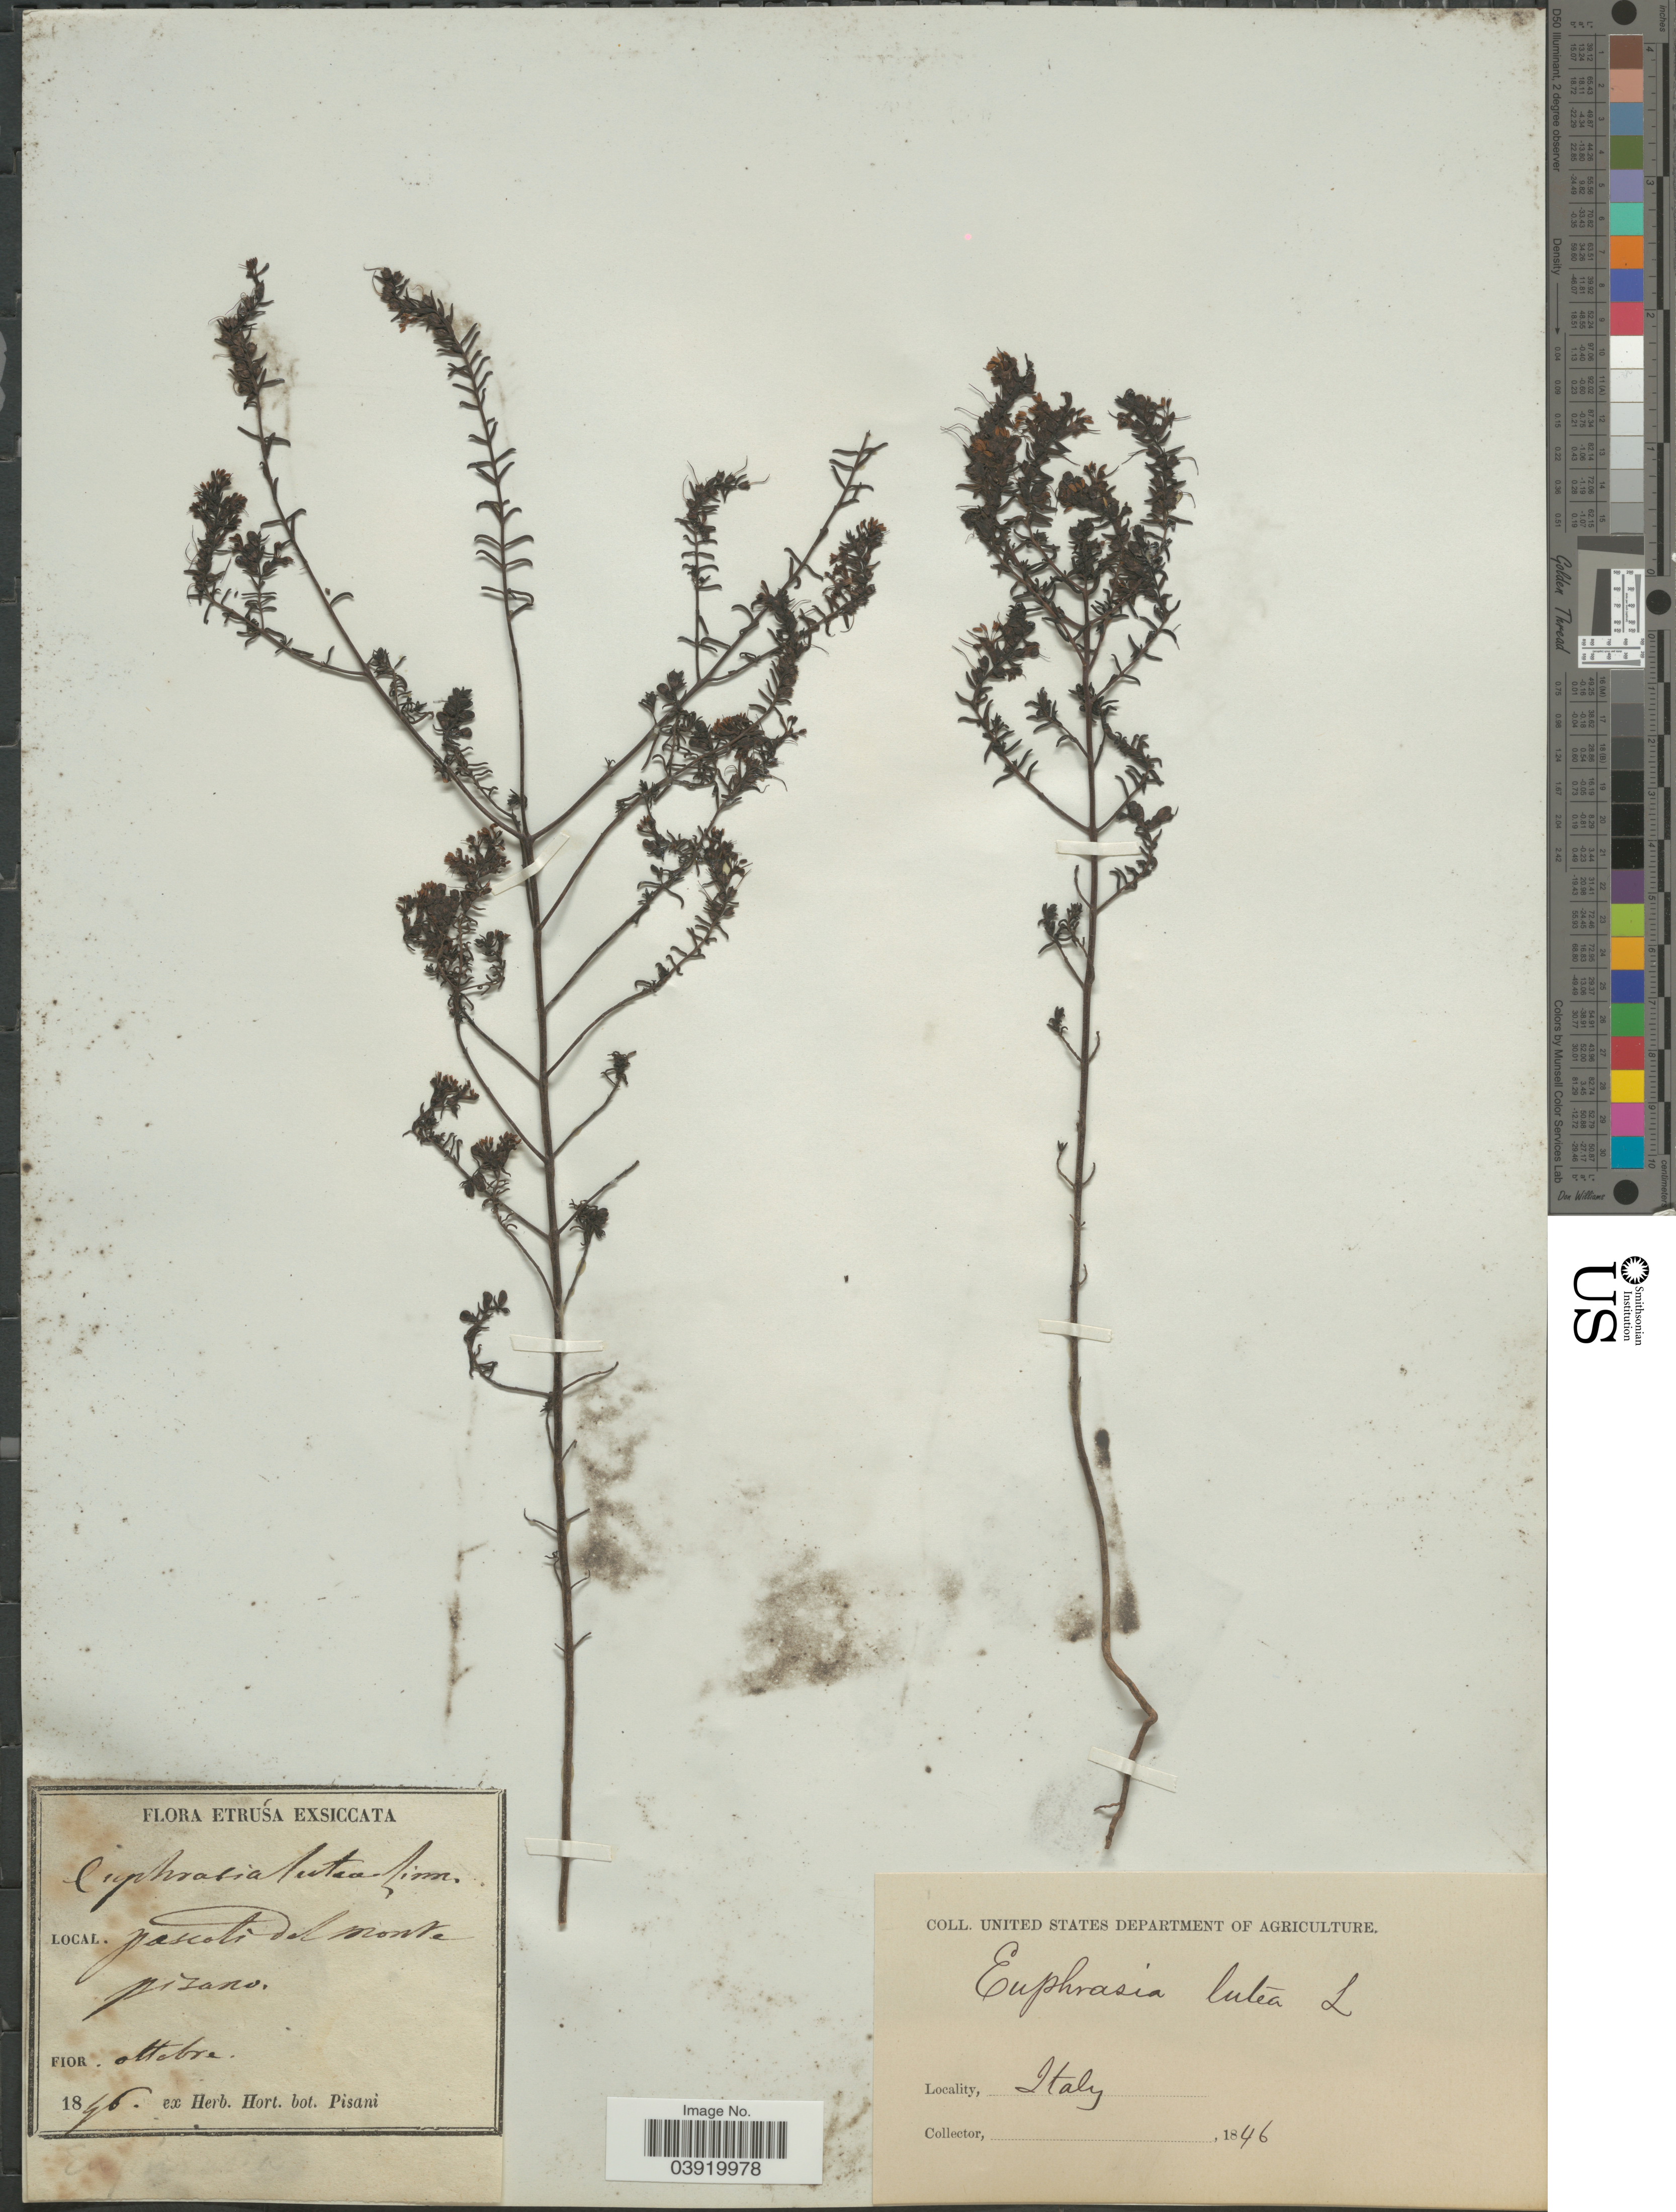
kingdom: Plantae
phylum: Tracheophyta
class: Magnoliopsida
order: Lamiales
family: Orobanchaceae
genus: Odontites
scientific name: Odontites luteus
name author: (L.) Clairv.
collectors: ex herb. Hort. Bot. Pisani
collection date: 1846-10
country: Italy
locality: Etrusa. Pascoti del monte pisano. [interpreted]